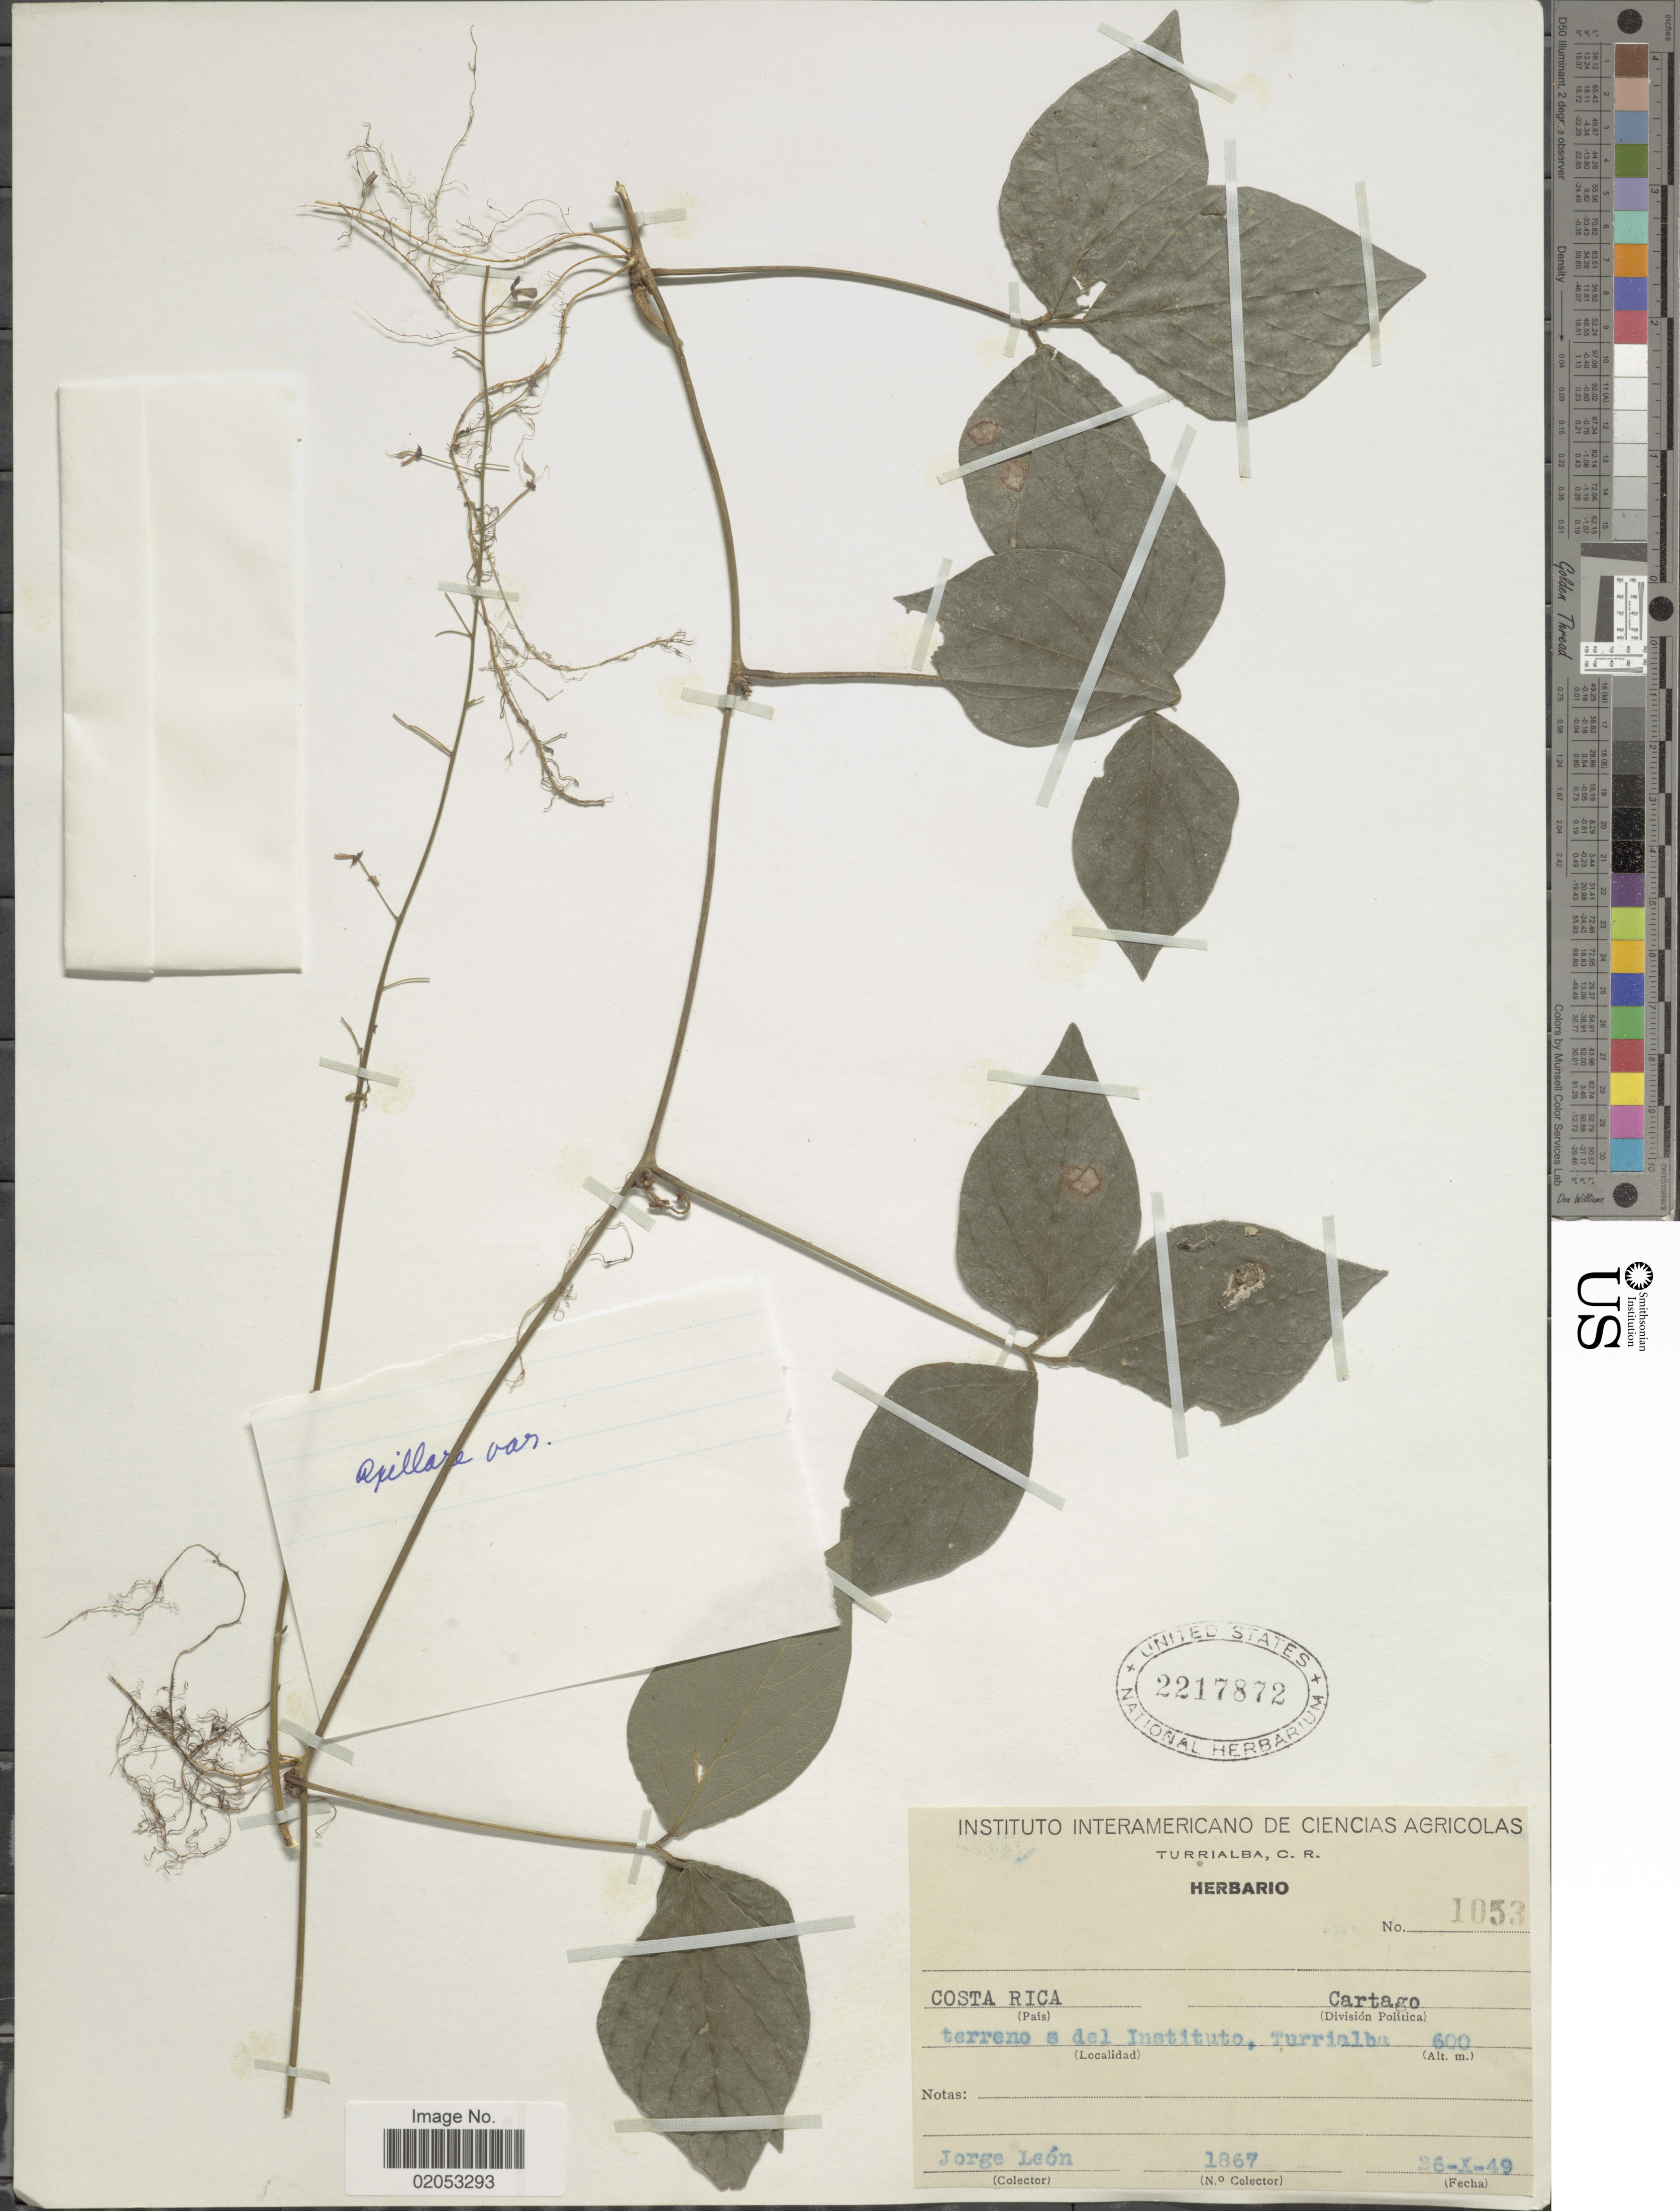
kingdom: Plantae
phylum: Tracheophyta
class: Magnoliopsida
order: Fabales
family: Fabaceae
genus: Desmodium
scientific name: Desmodium axillare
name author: (Sw.) DC.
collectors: J. León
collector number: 1867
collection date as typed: Transcribed d/m/y: 26/10/49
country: Costa Rica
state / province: Cartago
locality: Terreno s del Instituto, Turrialba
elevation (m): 600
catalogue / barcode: US 2217872